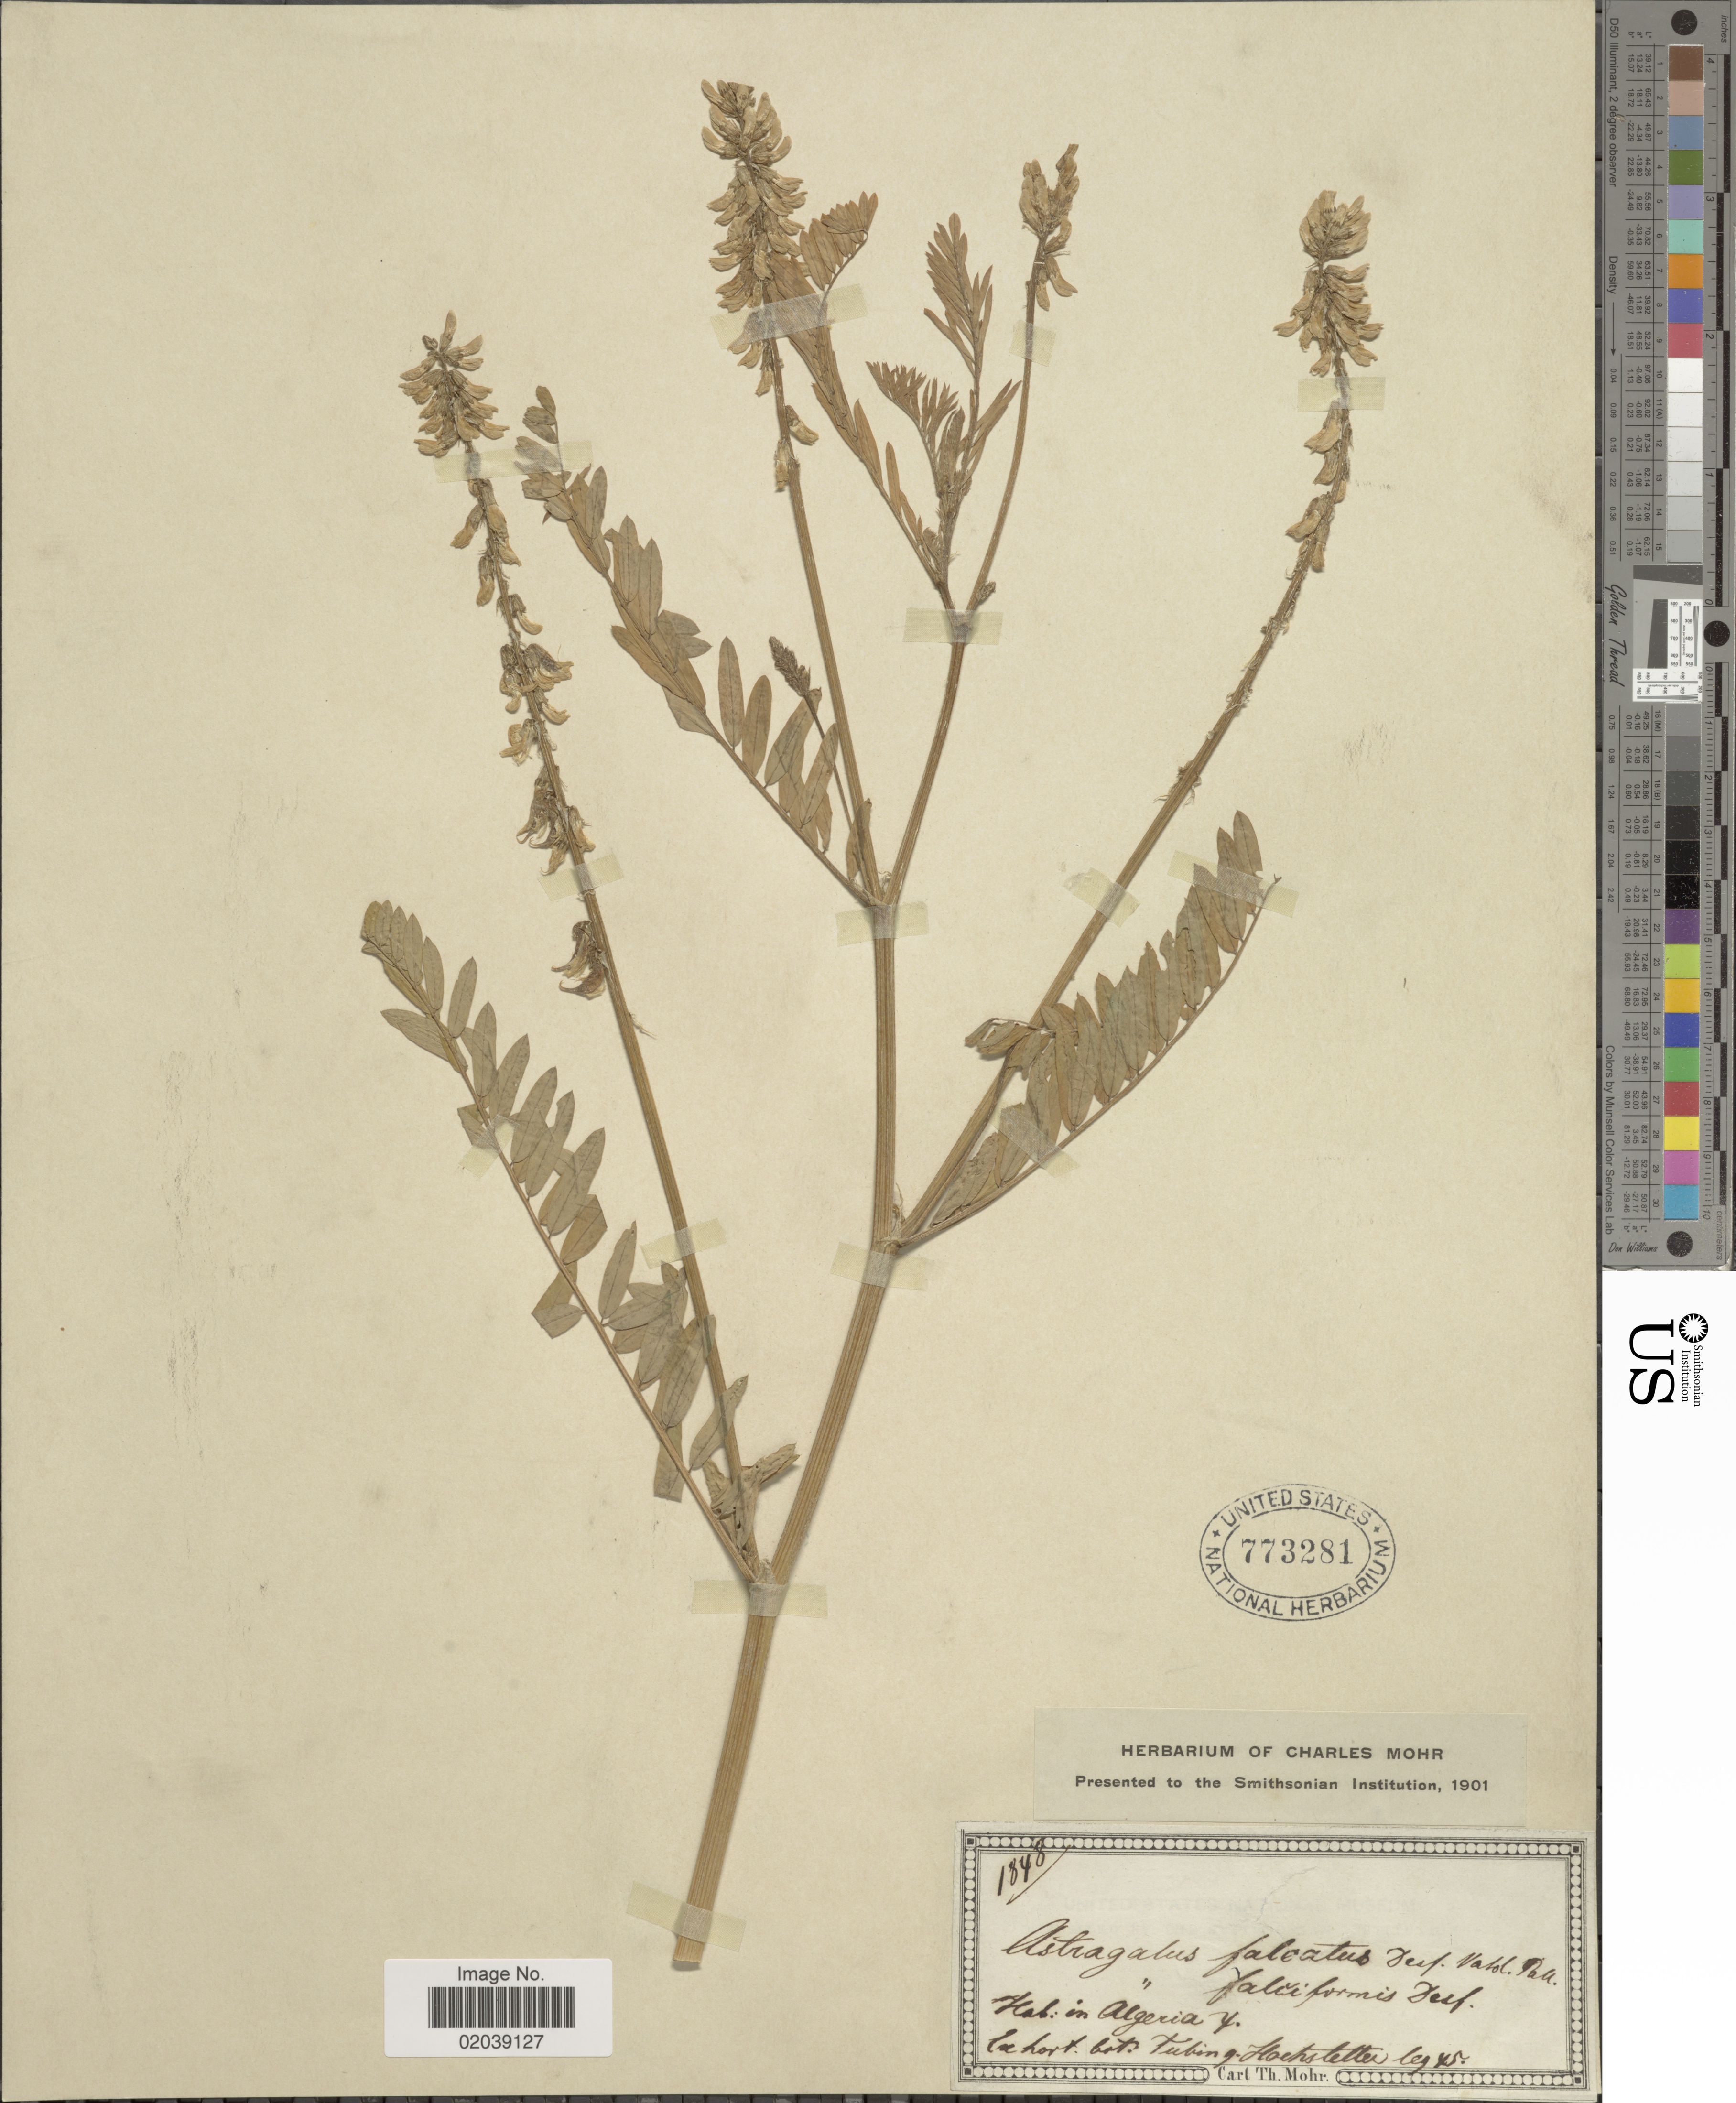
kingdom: Plantae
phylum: Tracheophyta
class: Magnoliopsida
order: Fabales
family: Fabaceae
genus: Astragalus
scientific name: Astragalus falcatus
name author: Lam.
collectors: -. Hochstetter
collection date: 1848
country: Algeria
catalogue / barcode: US 773281